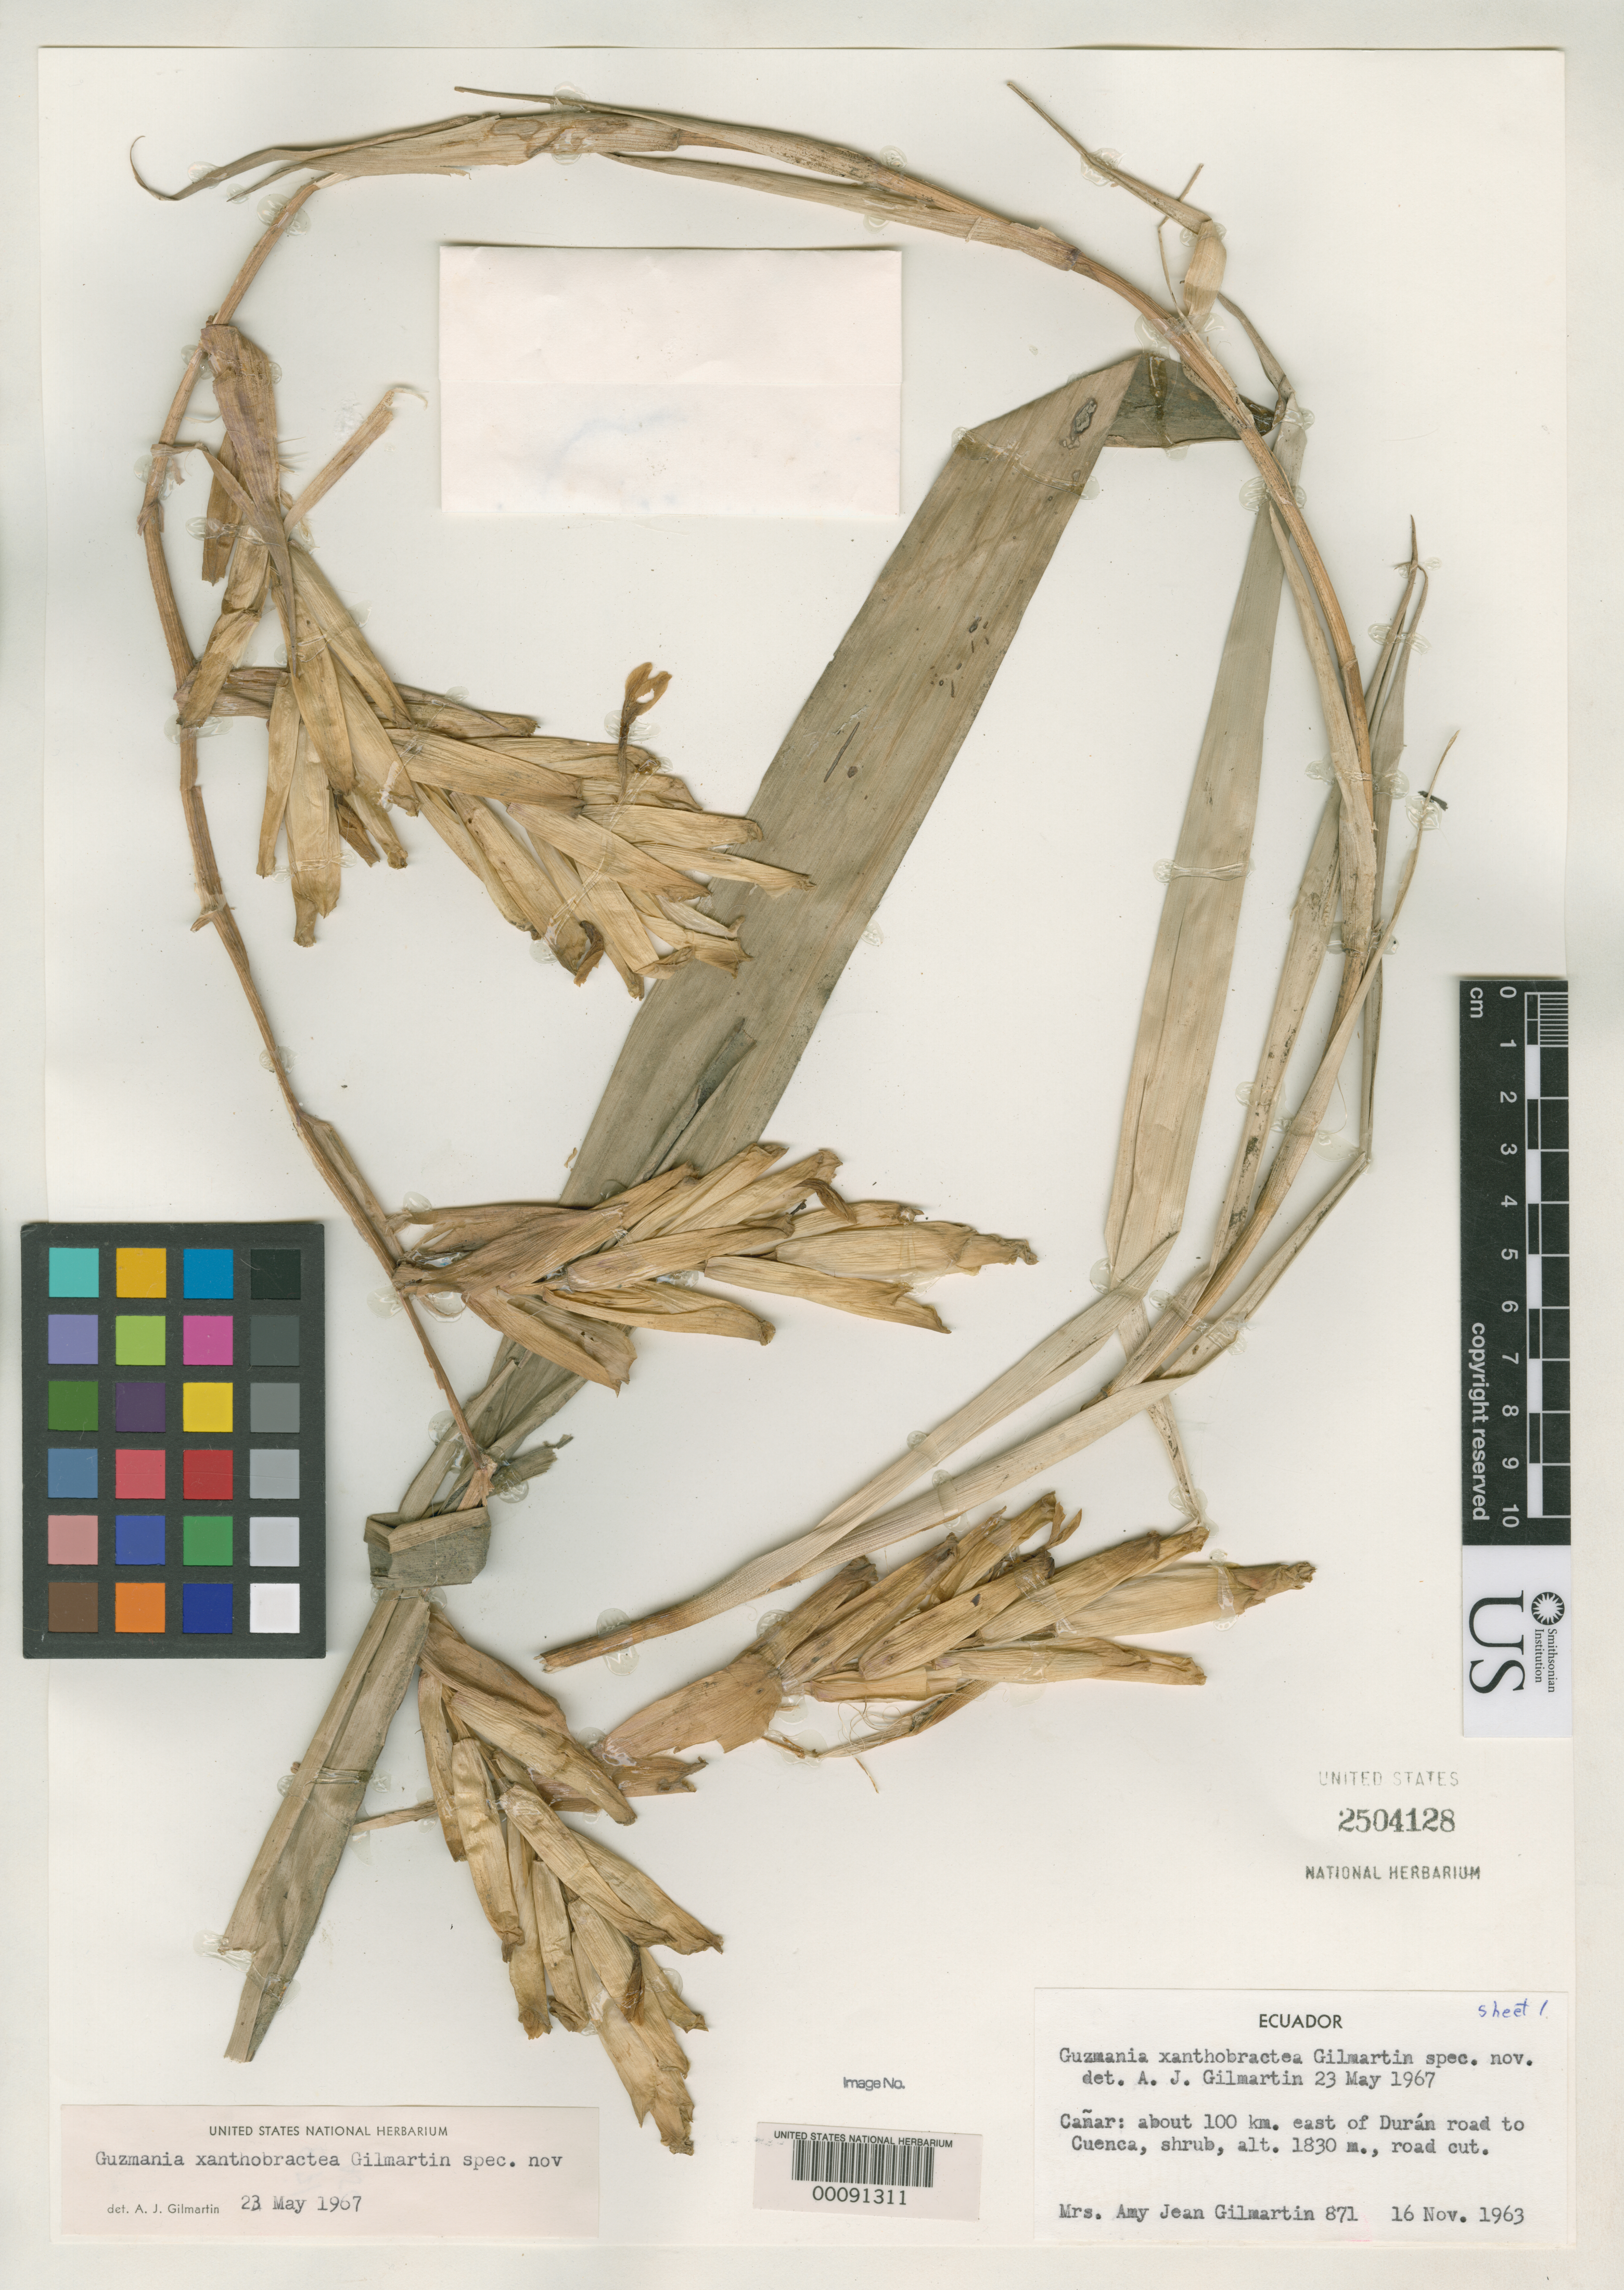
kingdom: Plantae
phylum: Tracheophyta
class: Liliopsida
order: Poales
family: Bromeliaceae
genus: Guzmania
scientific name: Guzmania xanthobractea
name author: Gilmartin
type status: Holotype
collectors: A. J. Gilmartin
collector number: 871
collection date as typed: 16 Nov 1963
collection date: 1963-11-16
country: Ecuador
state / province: Cañar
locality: Ca. 100 km E of Duran road to Cuenca.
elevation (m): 1830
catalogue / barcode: US 2504128